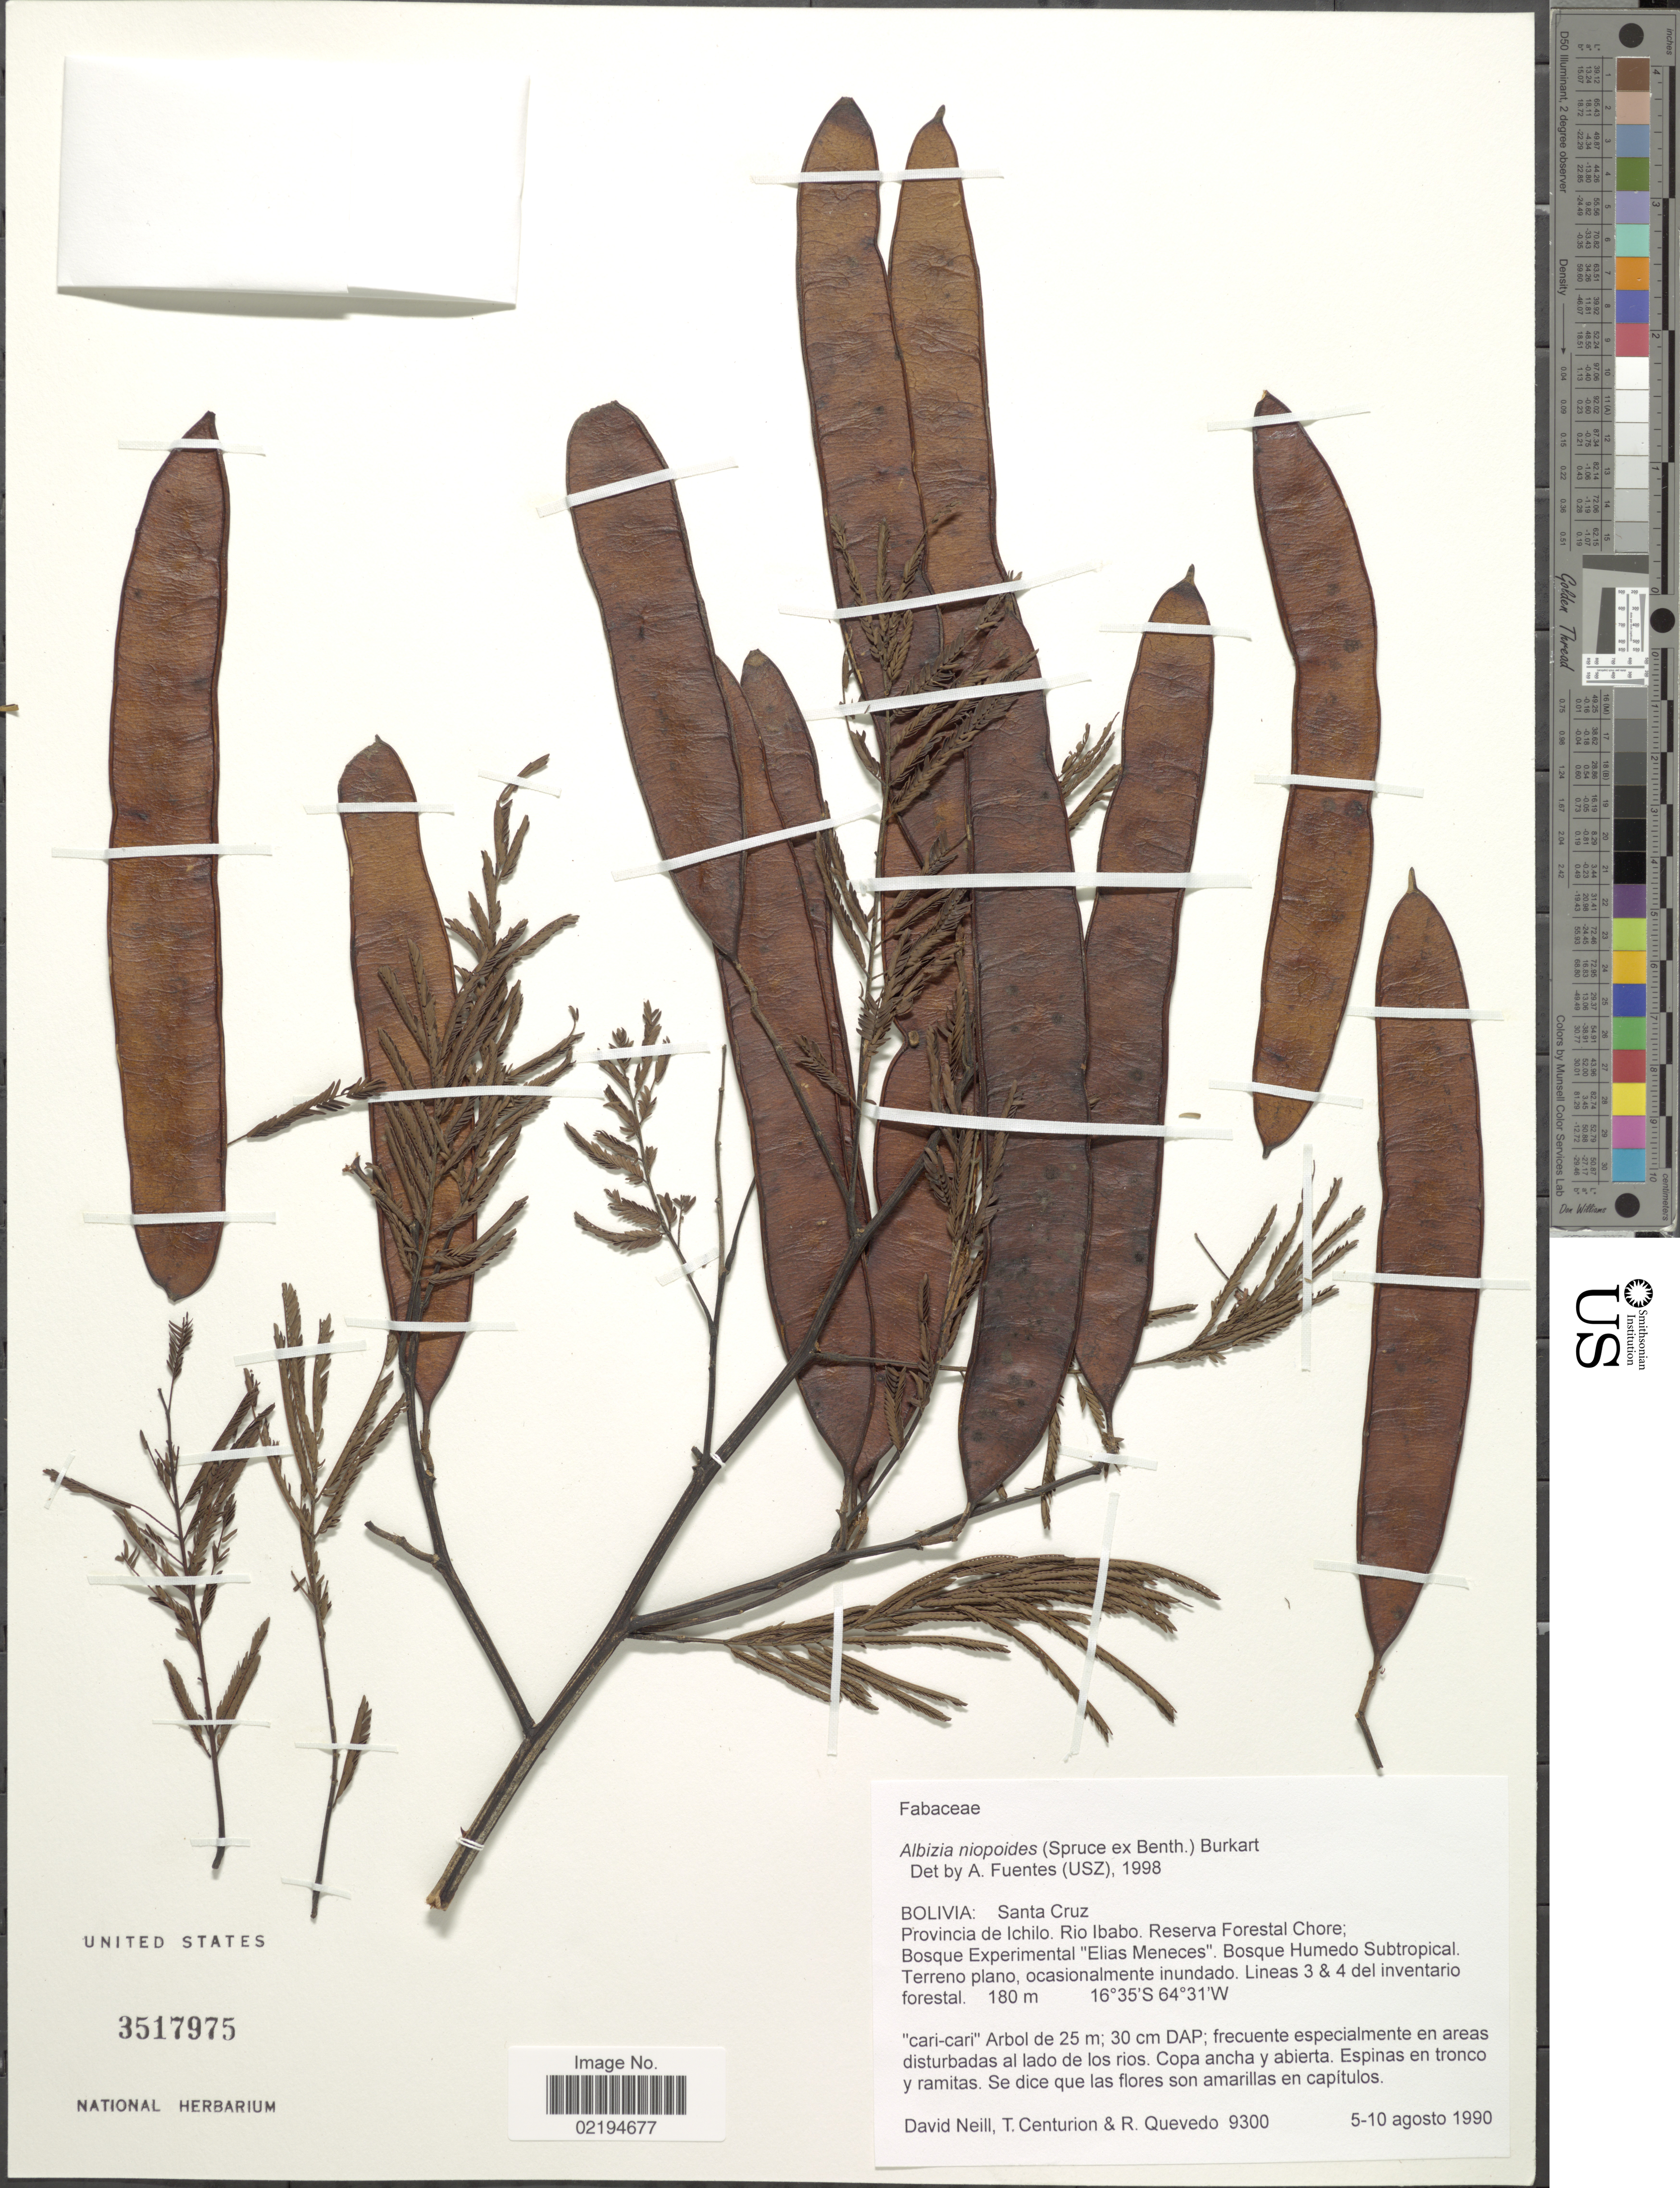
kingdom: Plantae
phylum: Tracheophyta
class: Magnoliopsida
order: Fabales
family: Fabaceae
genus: Pseudalbizzia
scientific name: Pseudalbizzia niopoides var. niopoides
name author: (Spruce ex Benth.) Koenen & Duno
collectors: D. Neill, T. Centurion & R. Quevedo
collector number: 9300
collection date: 1990-08-05/1990-08-10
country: Bolivia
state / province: Santa Cruz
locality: Provincia de Ichilo, Rio Ibabo, Reserva Forestal Chore; Bosque Experimental "Elias Meneces", bosque subtropical, Lineas 3 & 4 del inventario forestal.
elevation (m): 180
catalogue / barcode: US 3517975